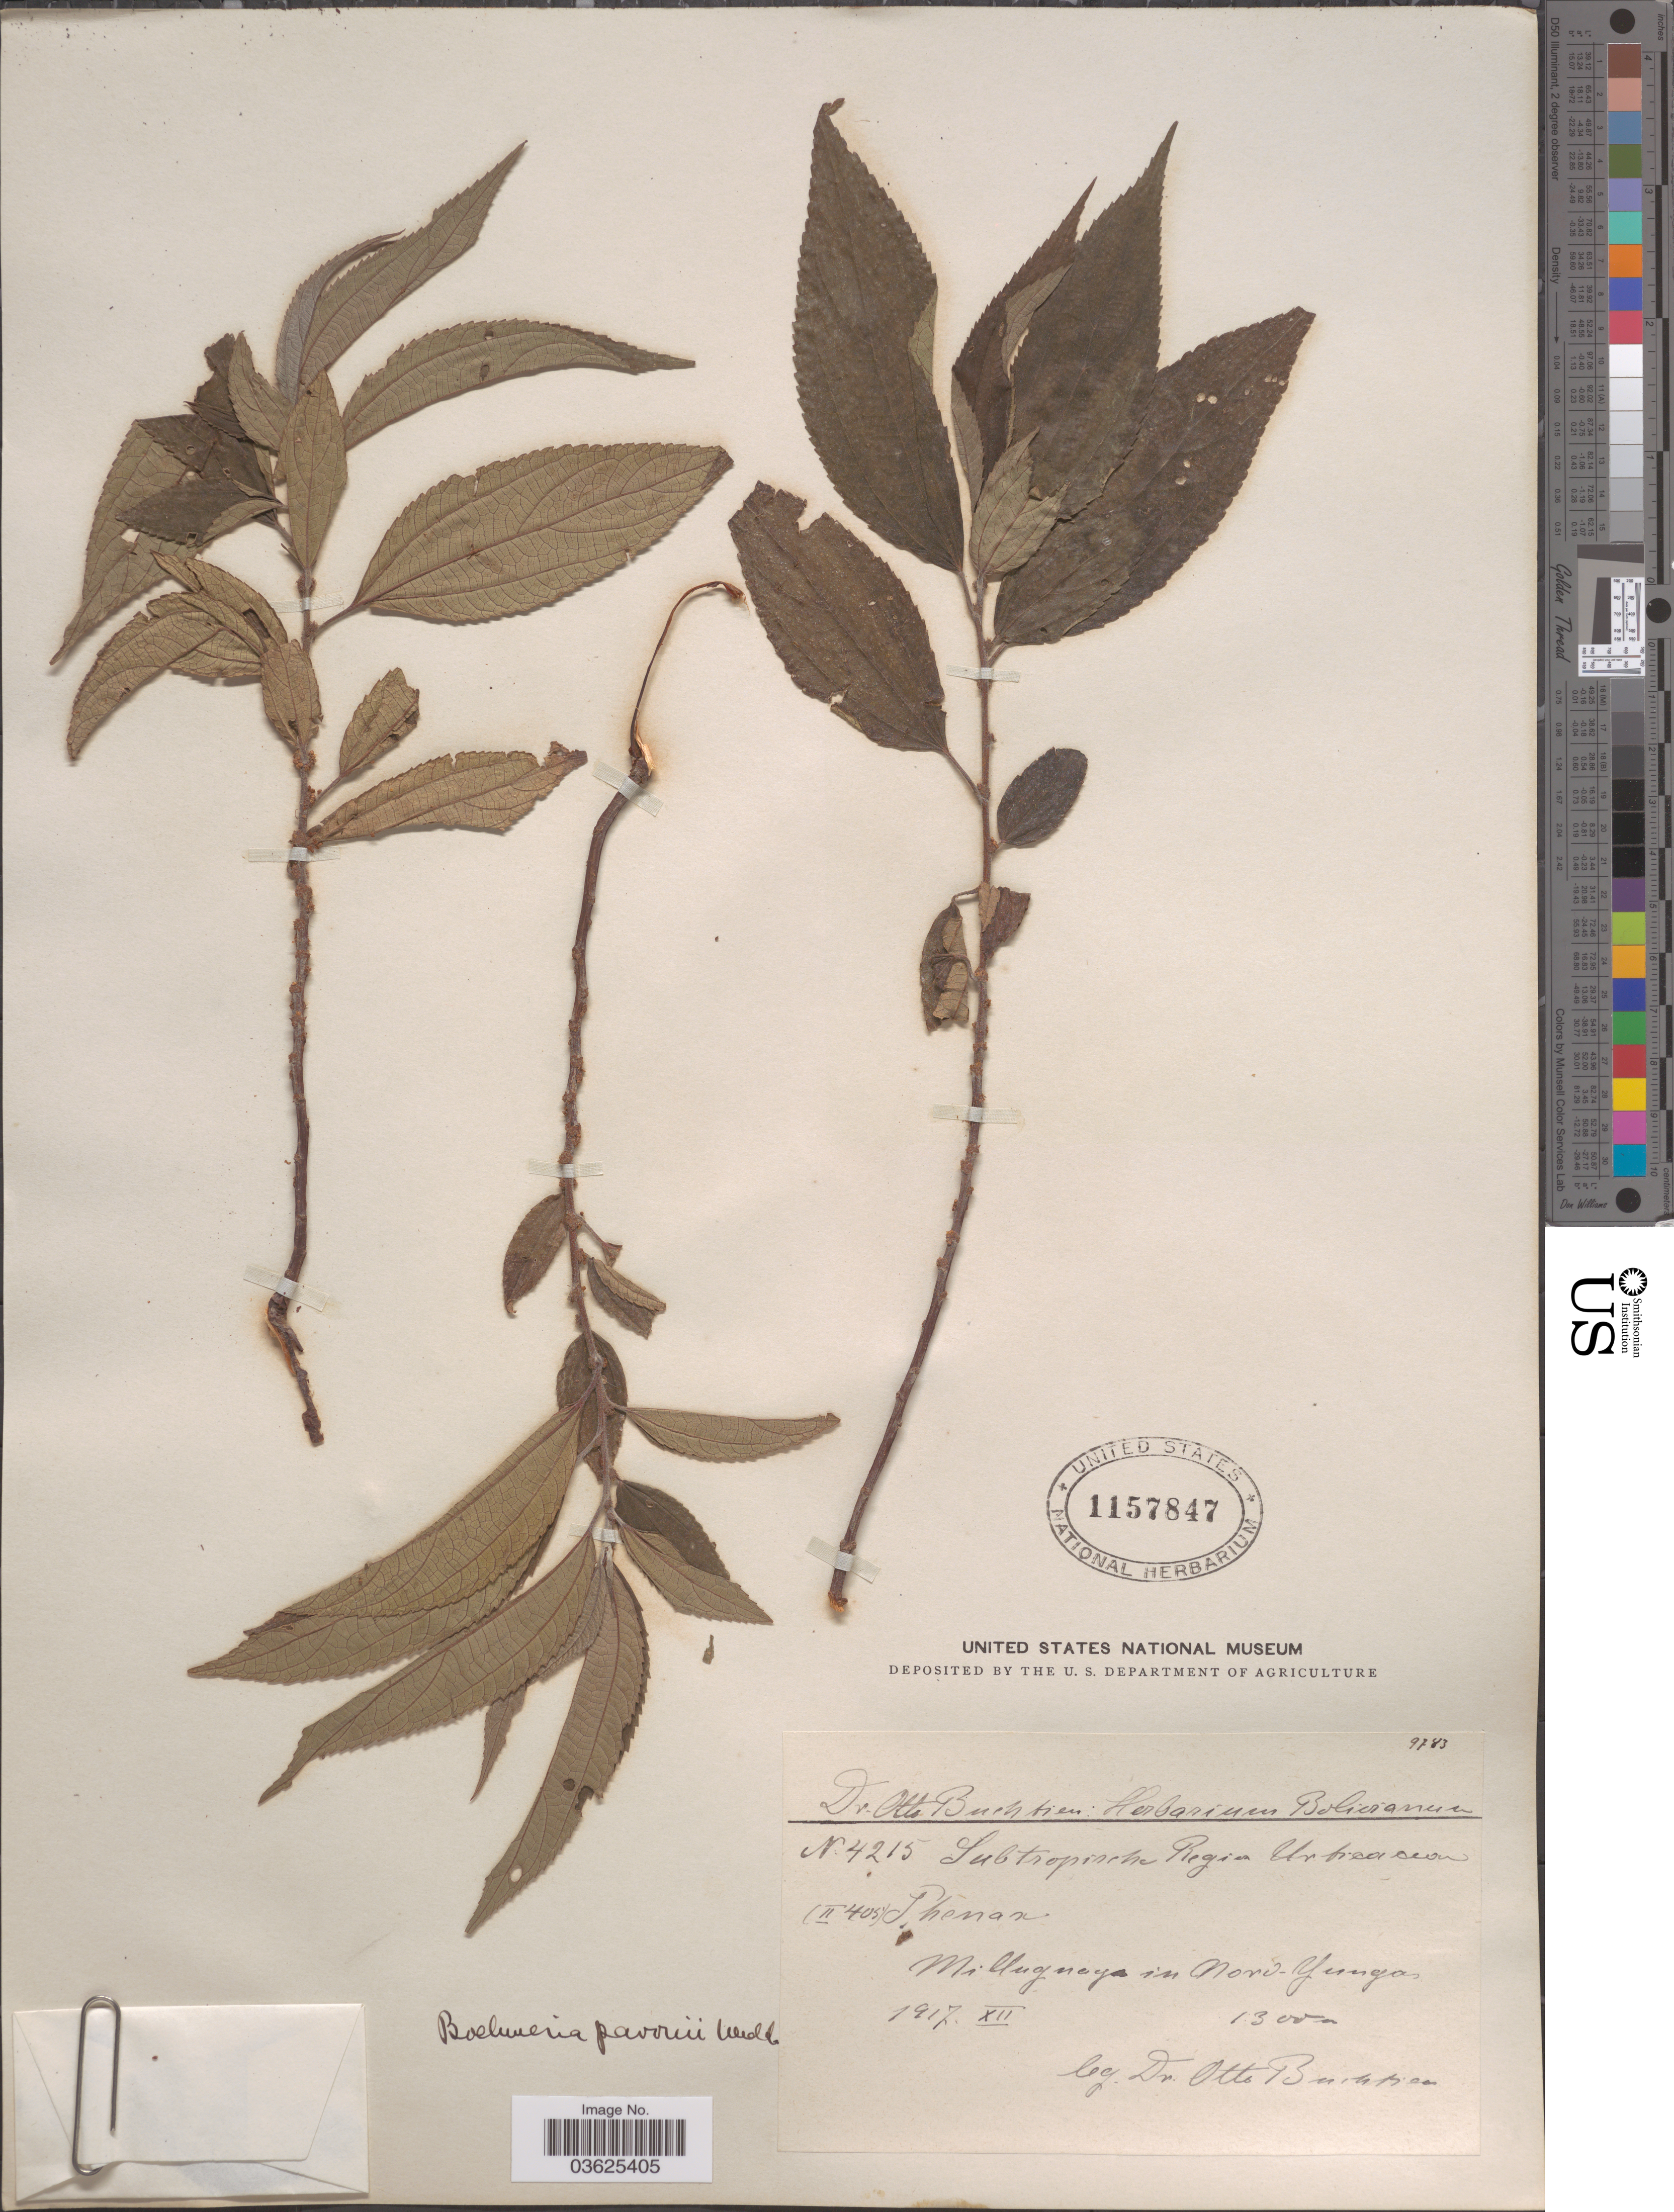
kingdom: Plantae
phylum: Tracheophyta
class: Magnoliopsida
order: Rosales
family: Urticaceae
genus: Boehmeria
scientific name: Boehmeria pavonii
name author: Wedd.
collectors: O. Buchtien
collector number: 4215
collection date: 1917-12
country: Bolivia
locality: Subtropische Region. Milluguaya in Nord-Yungas.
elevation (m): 1300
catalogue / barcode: US 1157847